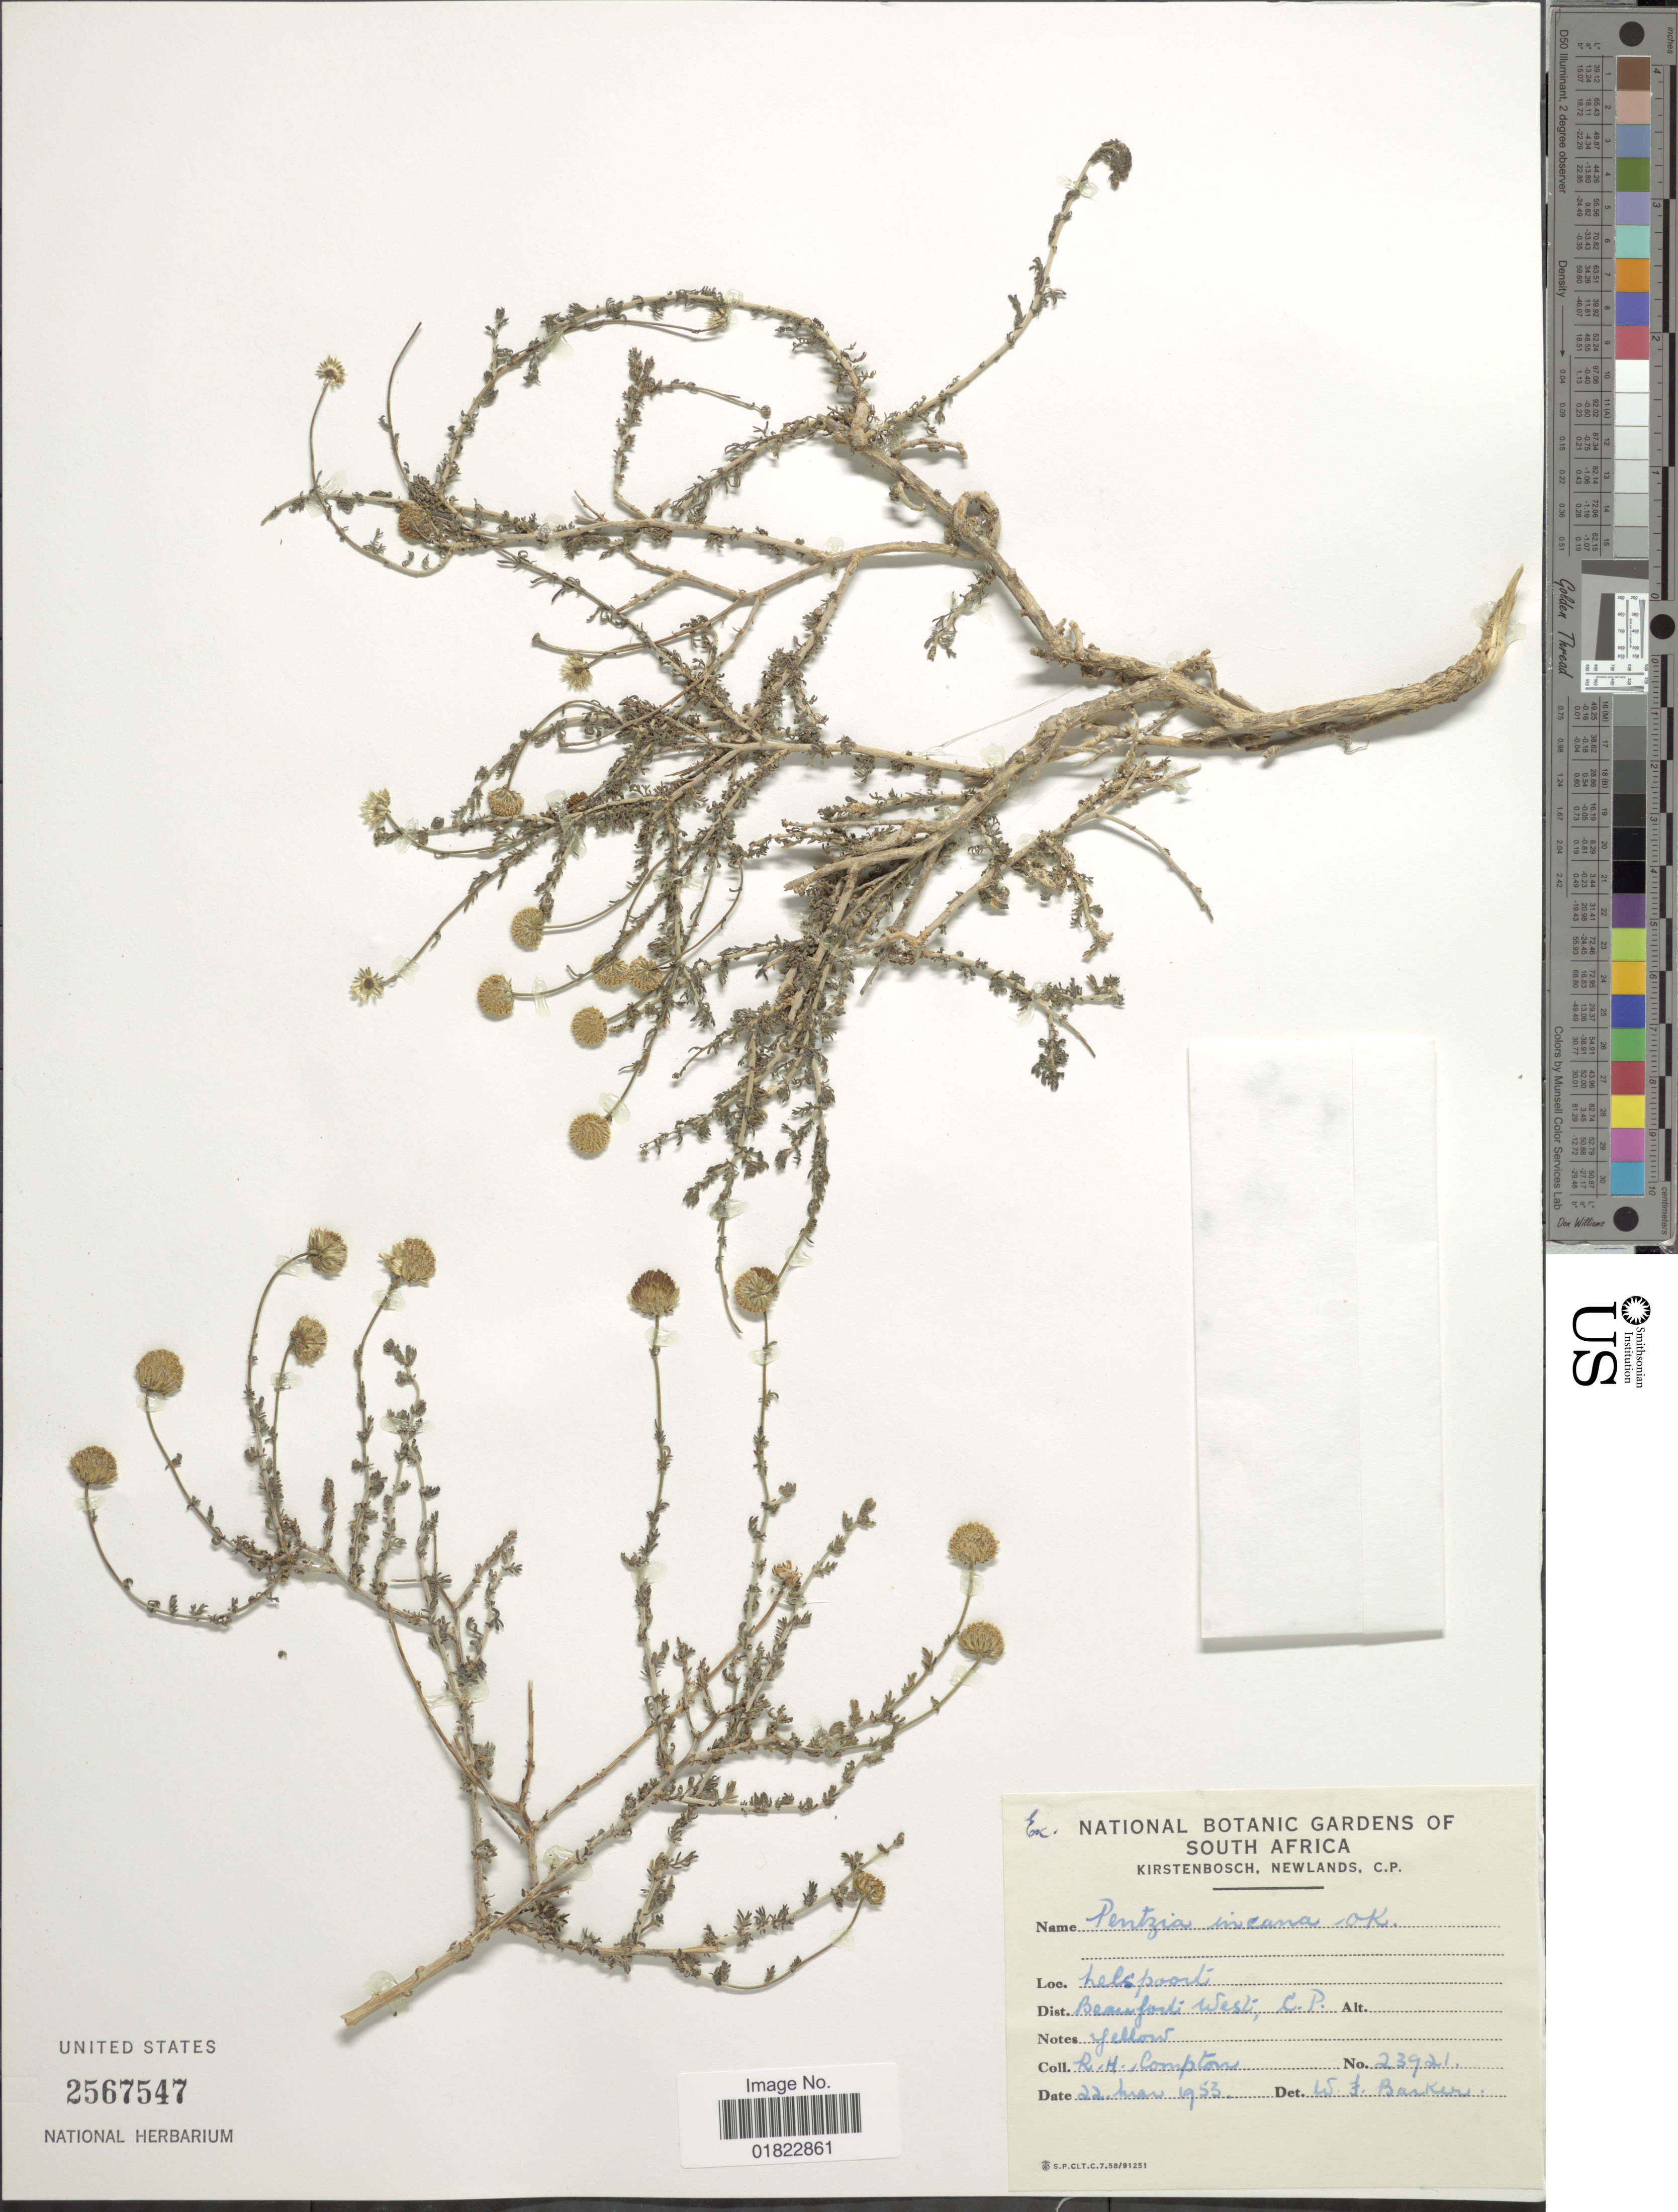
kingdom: Plantae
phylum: Tracheophyta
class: Magnoliopsida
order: Asterales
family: Asteraceae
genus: Pentzia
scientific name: Pentzia incana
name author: (Thunb.) Kuntze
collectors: R. H. Compton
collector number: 23921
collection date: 1953-03-22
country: South Africa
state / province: Western Cape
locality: Helspoort, Beaufort West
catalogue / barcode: US 2567547